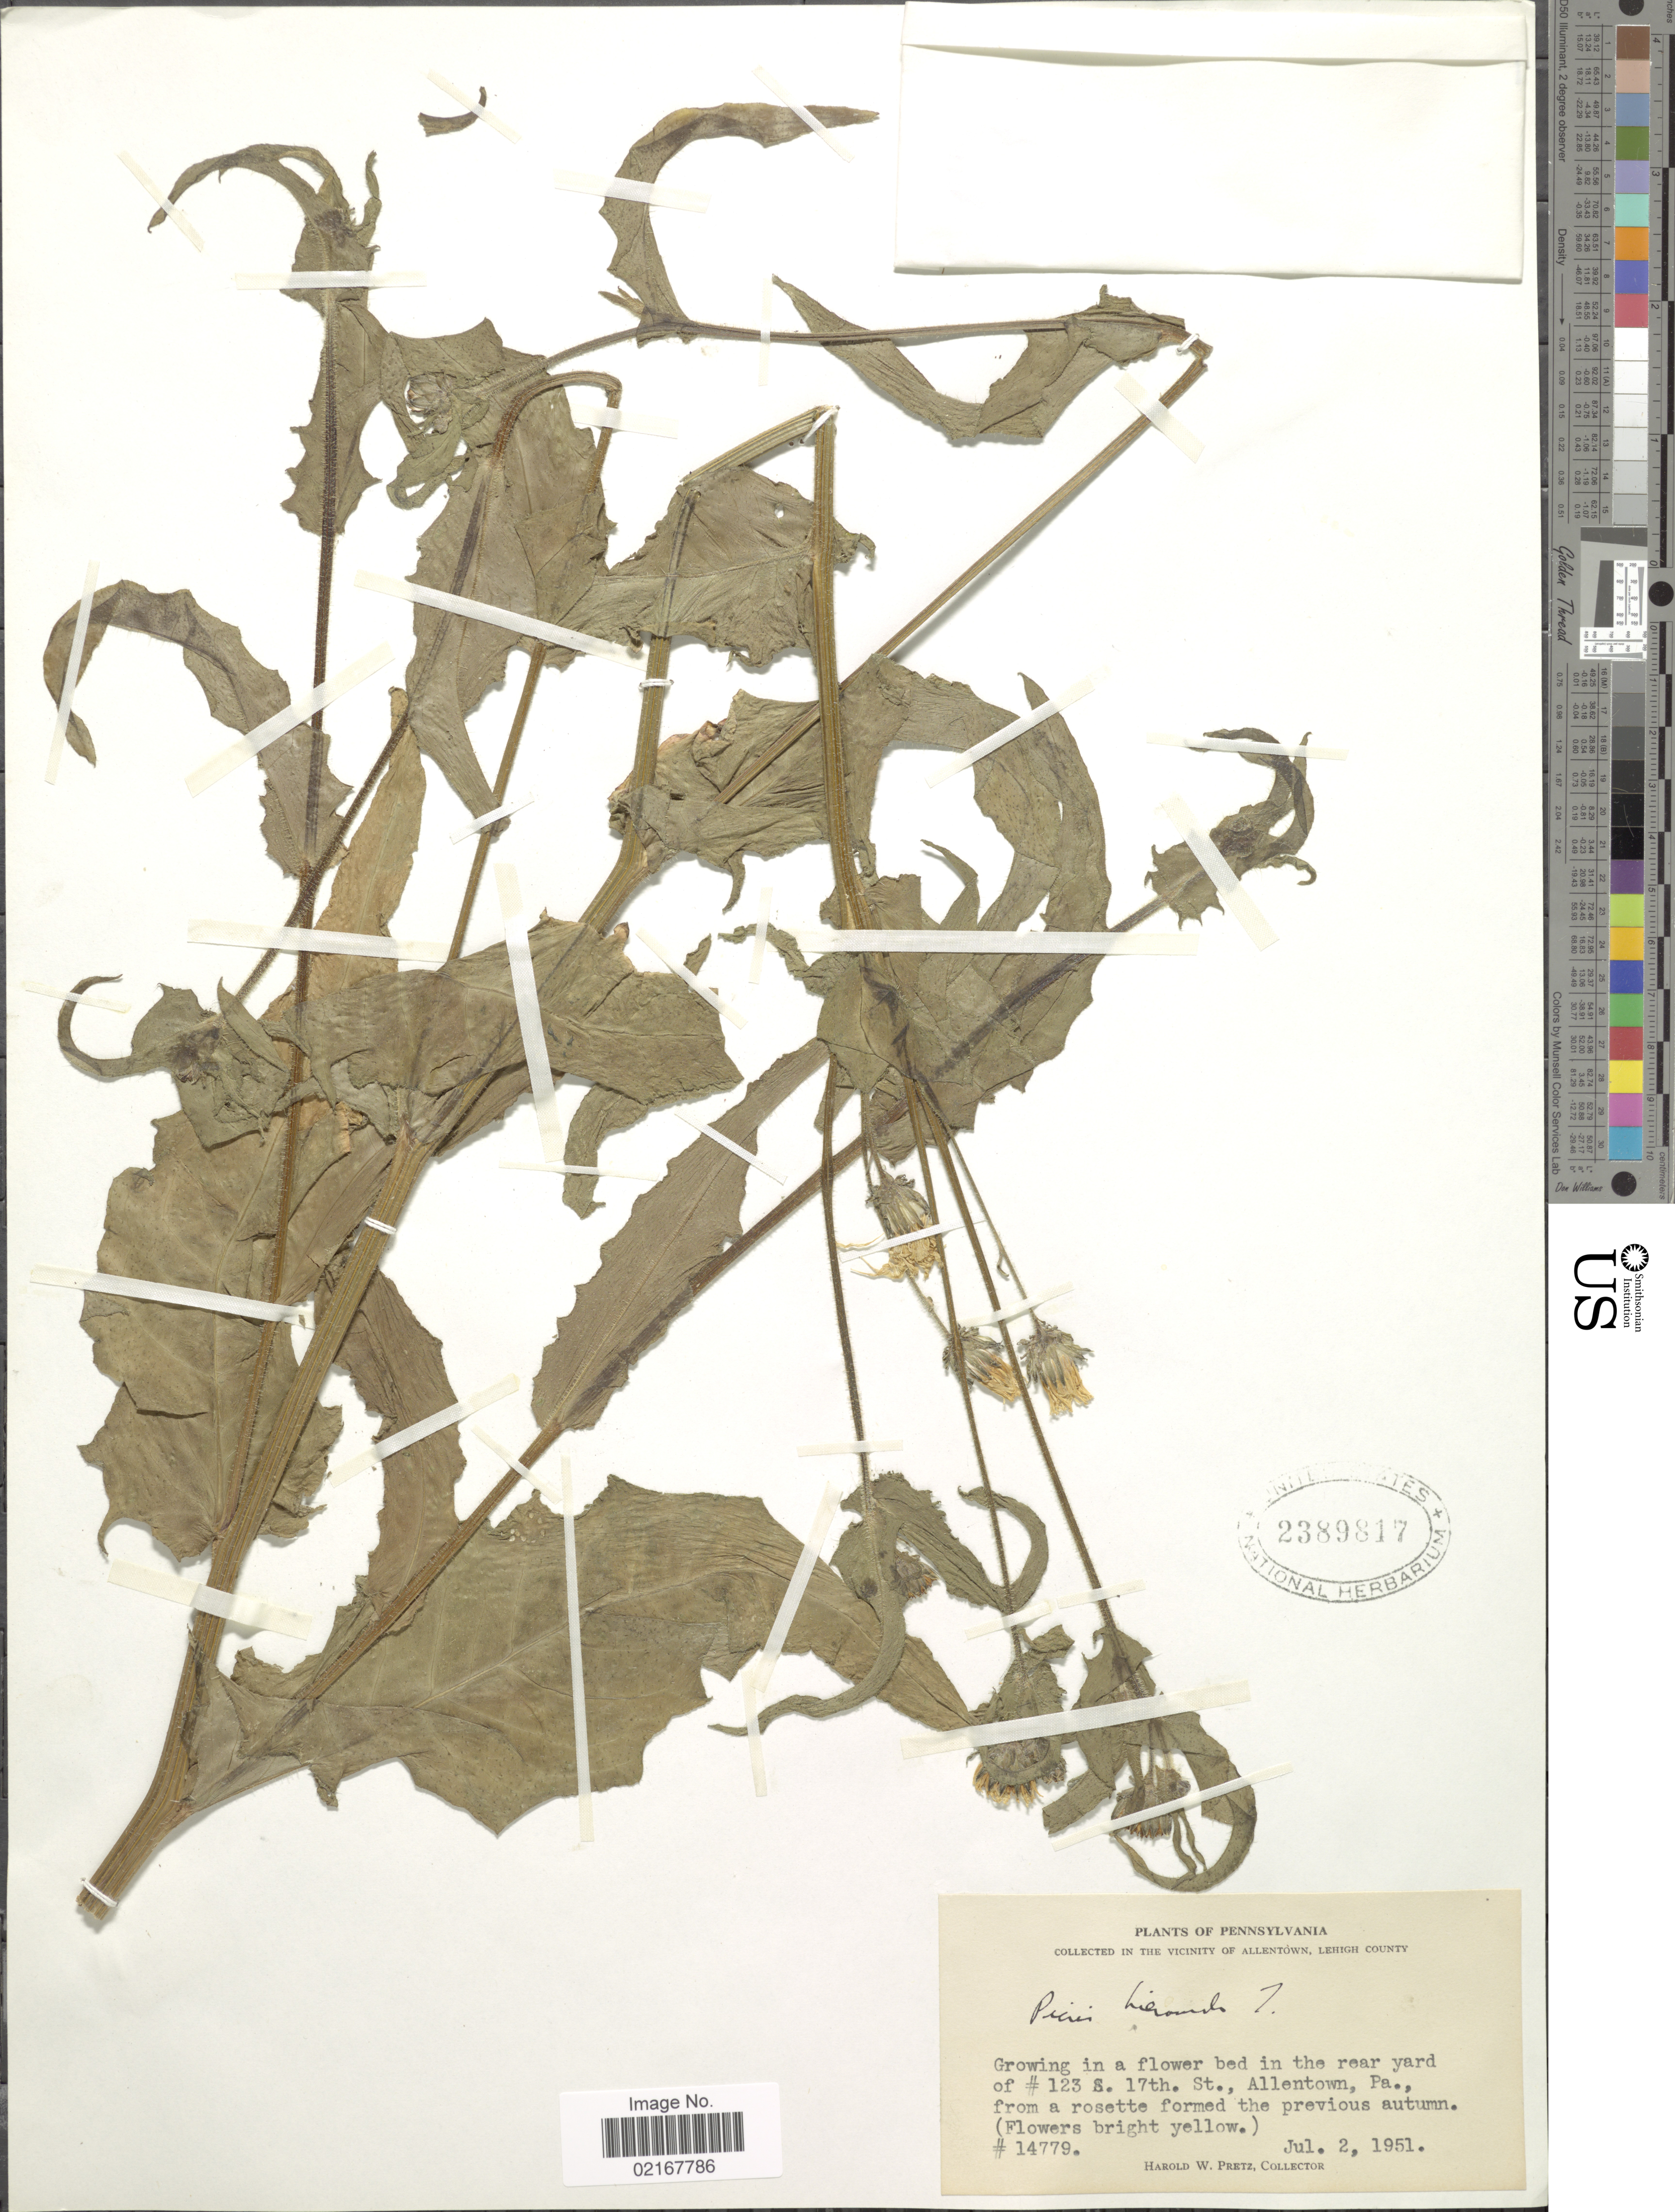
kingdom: Plantae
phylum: Tracheophyta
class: Magnoliopsida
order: Asterales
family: Asteraceae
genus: Picris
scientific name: Picris hieracioides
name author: L.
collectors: H. W. Pretz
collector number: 14779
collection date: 1951-07-02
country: United States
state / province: Pennsylvania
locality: #123 S. 17th St., Allentown, Pa.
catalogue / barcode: US 2389817